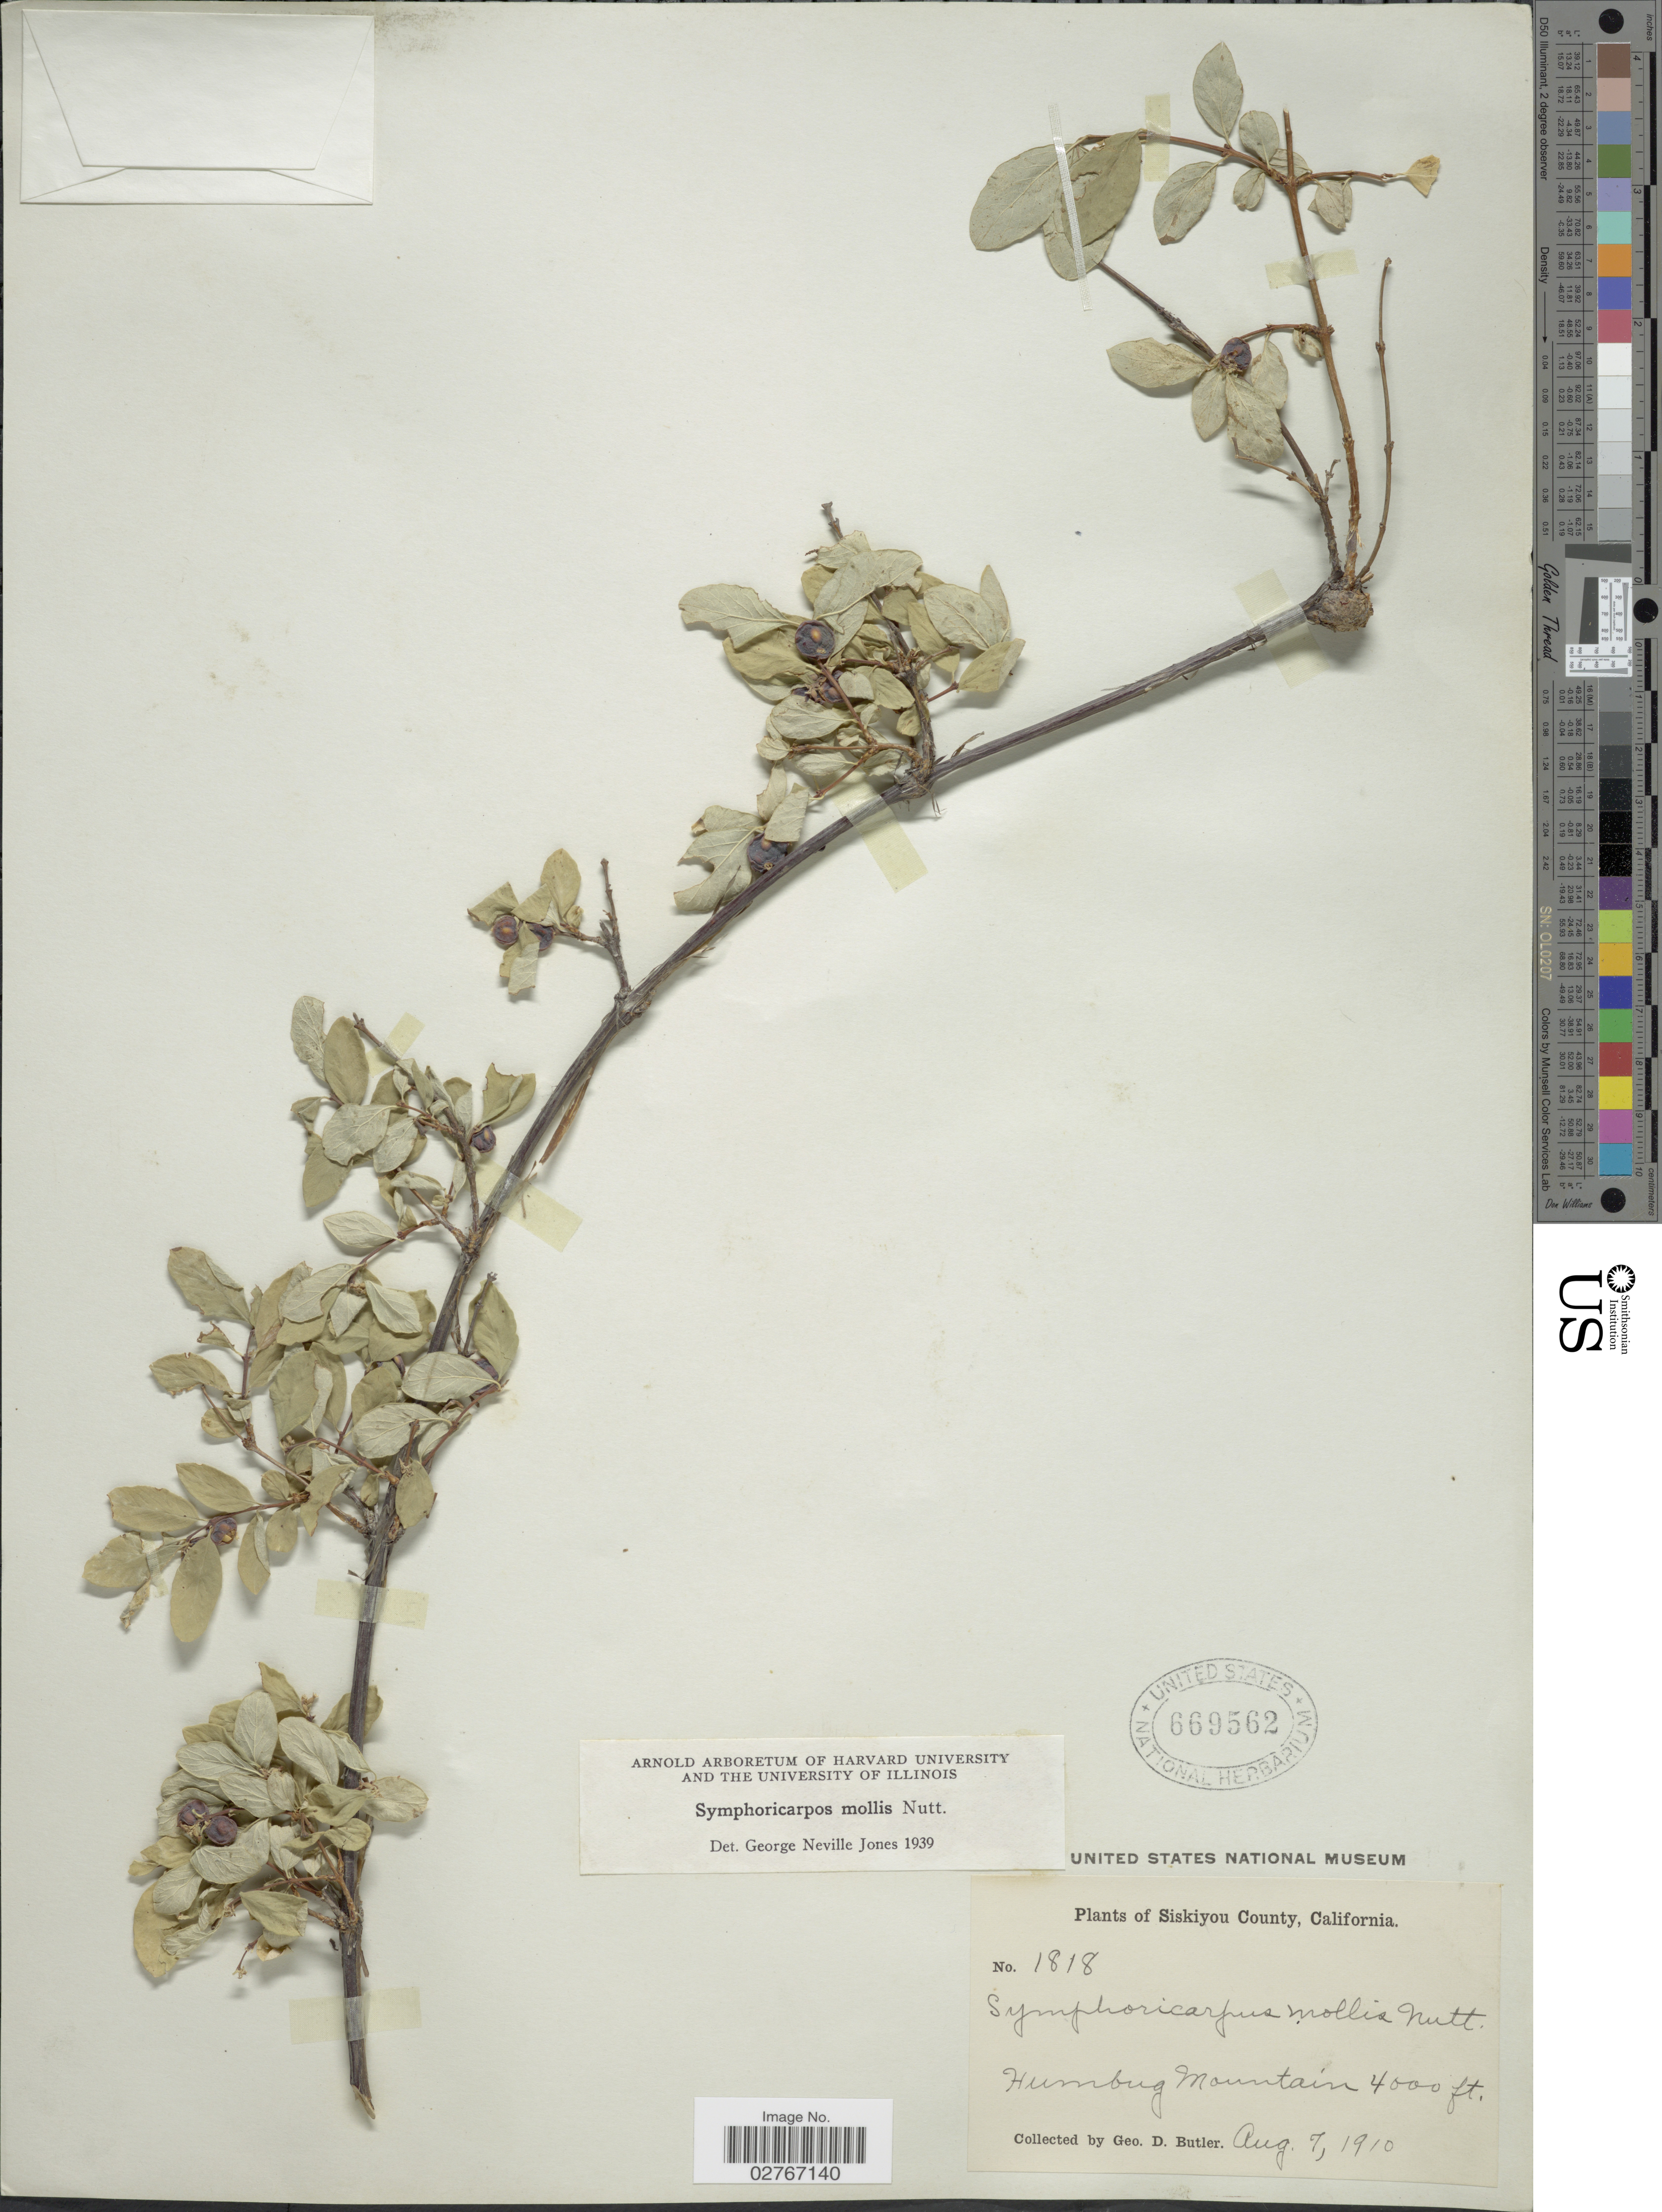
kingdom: Plantae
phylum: Tracheophyta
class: Magnoliopsida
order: Dipsacales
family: Caprifoliaceae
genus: Symphoricarpos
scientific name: Symphoricarpos mollis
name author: Nutt.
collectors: G. D. Butler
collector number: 1818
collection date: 1910-08-07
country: United States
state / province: California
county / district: Siskiyou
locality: Siskiyou County, Humbug Mountain.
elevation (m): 1219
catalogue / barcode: US 669562